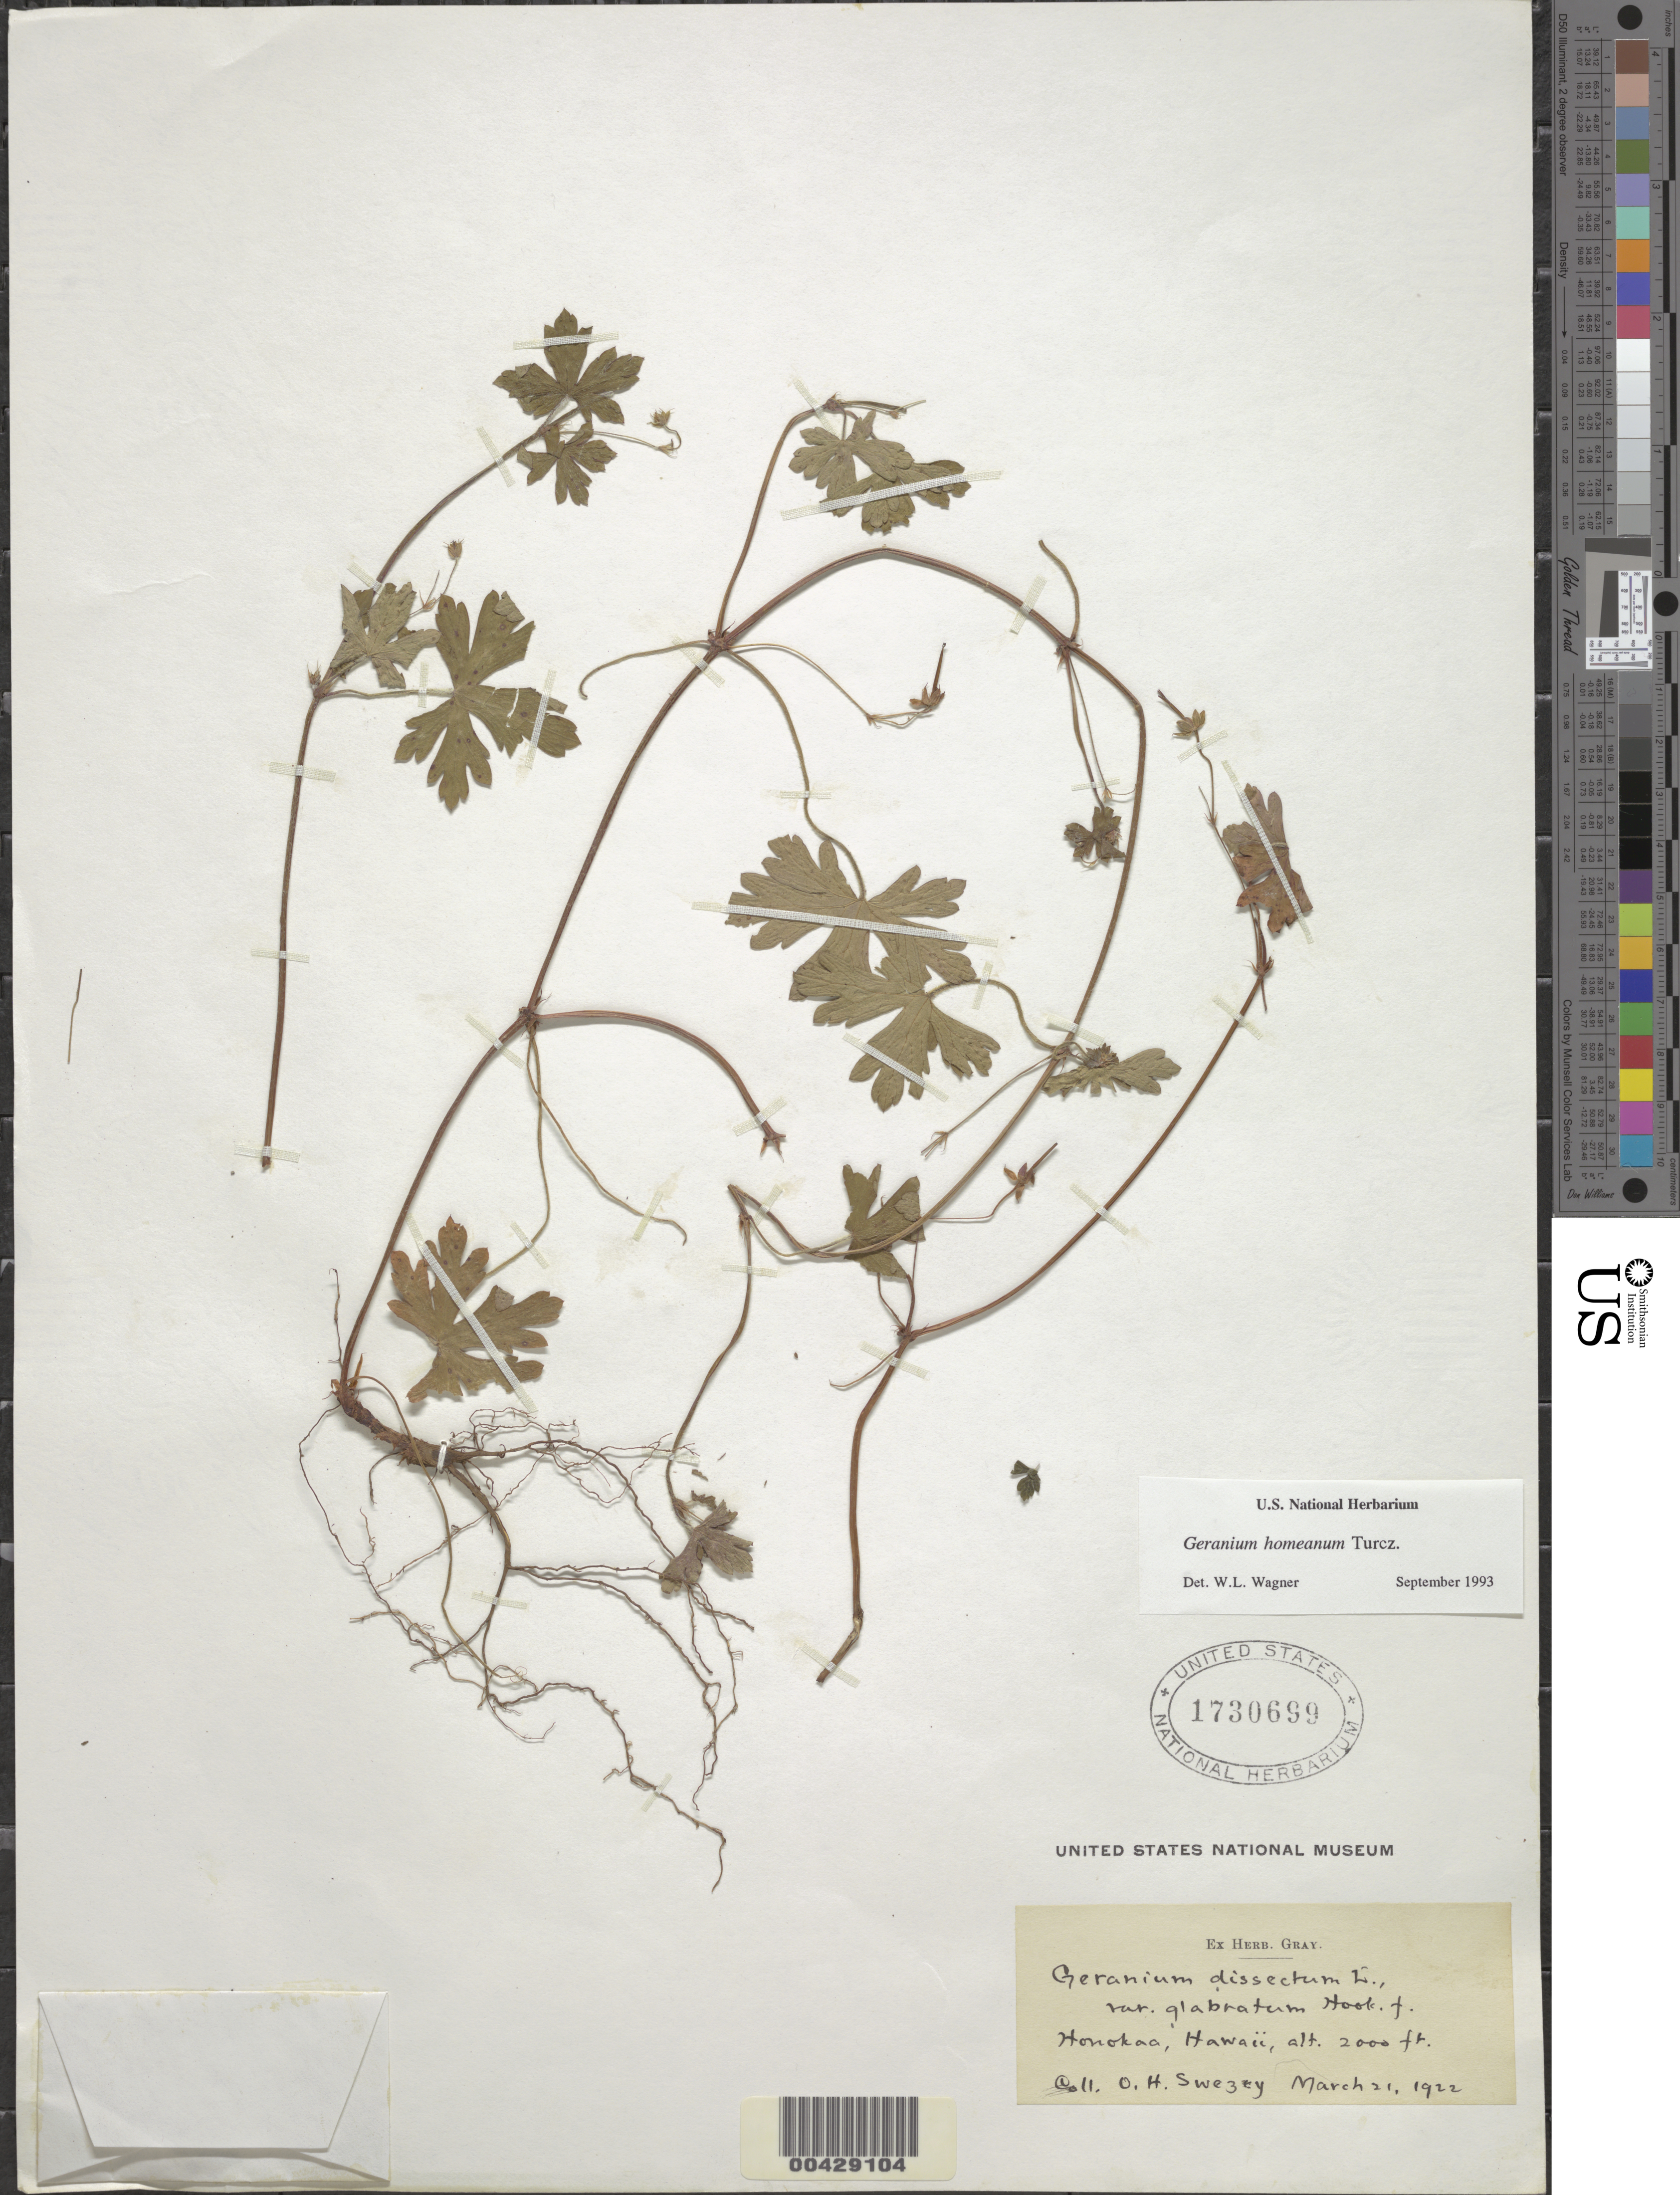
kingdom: Plantae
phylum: Tracheophyta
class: Magnoliopsida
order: Geraniales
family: Geraniaceae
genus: Geranium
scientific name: Geranium homeanum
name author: Turcz.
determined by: Wagner, W. L., (BOT), Smithsonian Institution - National Museum of Natural History (UNITED STATES)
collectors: O. H. Swezey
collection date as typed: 21 Mar 1922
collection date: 1922-03-21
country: United States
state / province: Hawaii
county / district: Hawaii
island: Hawaii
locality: Honokaa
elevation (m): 610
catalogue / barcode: US 1730699